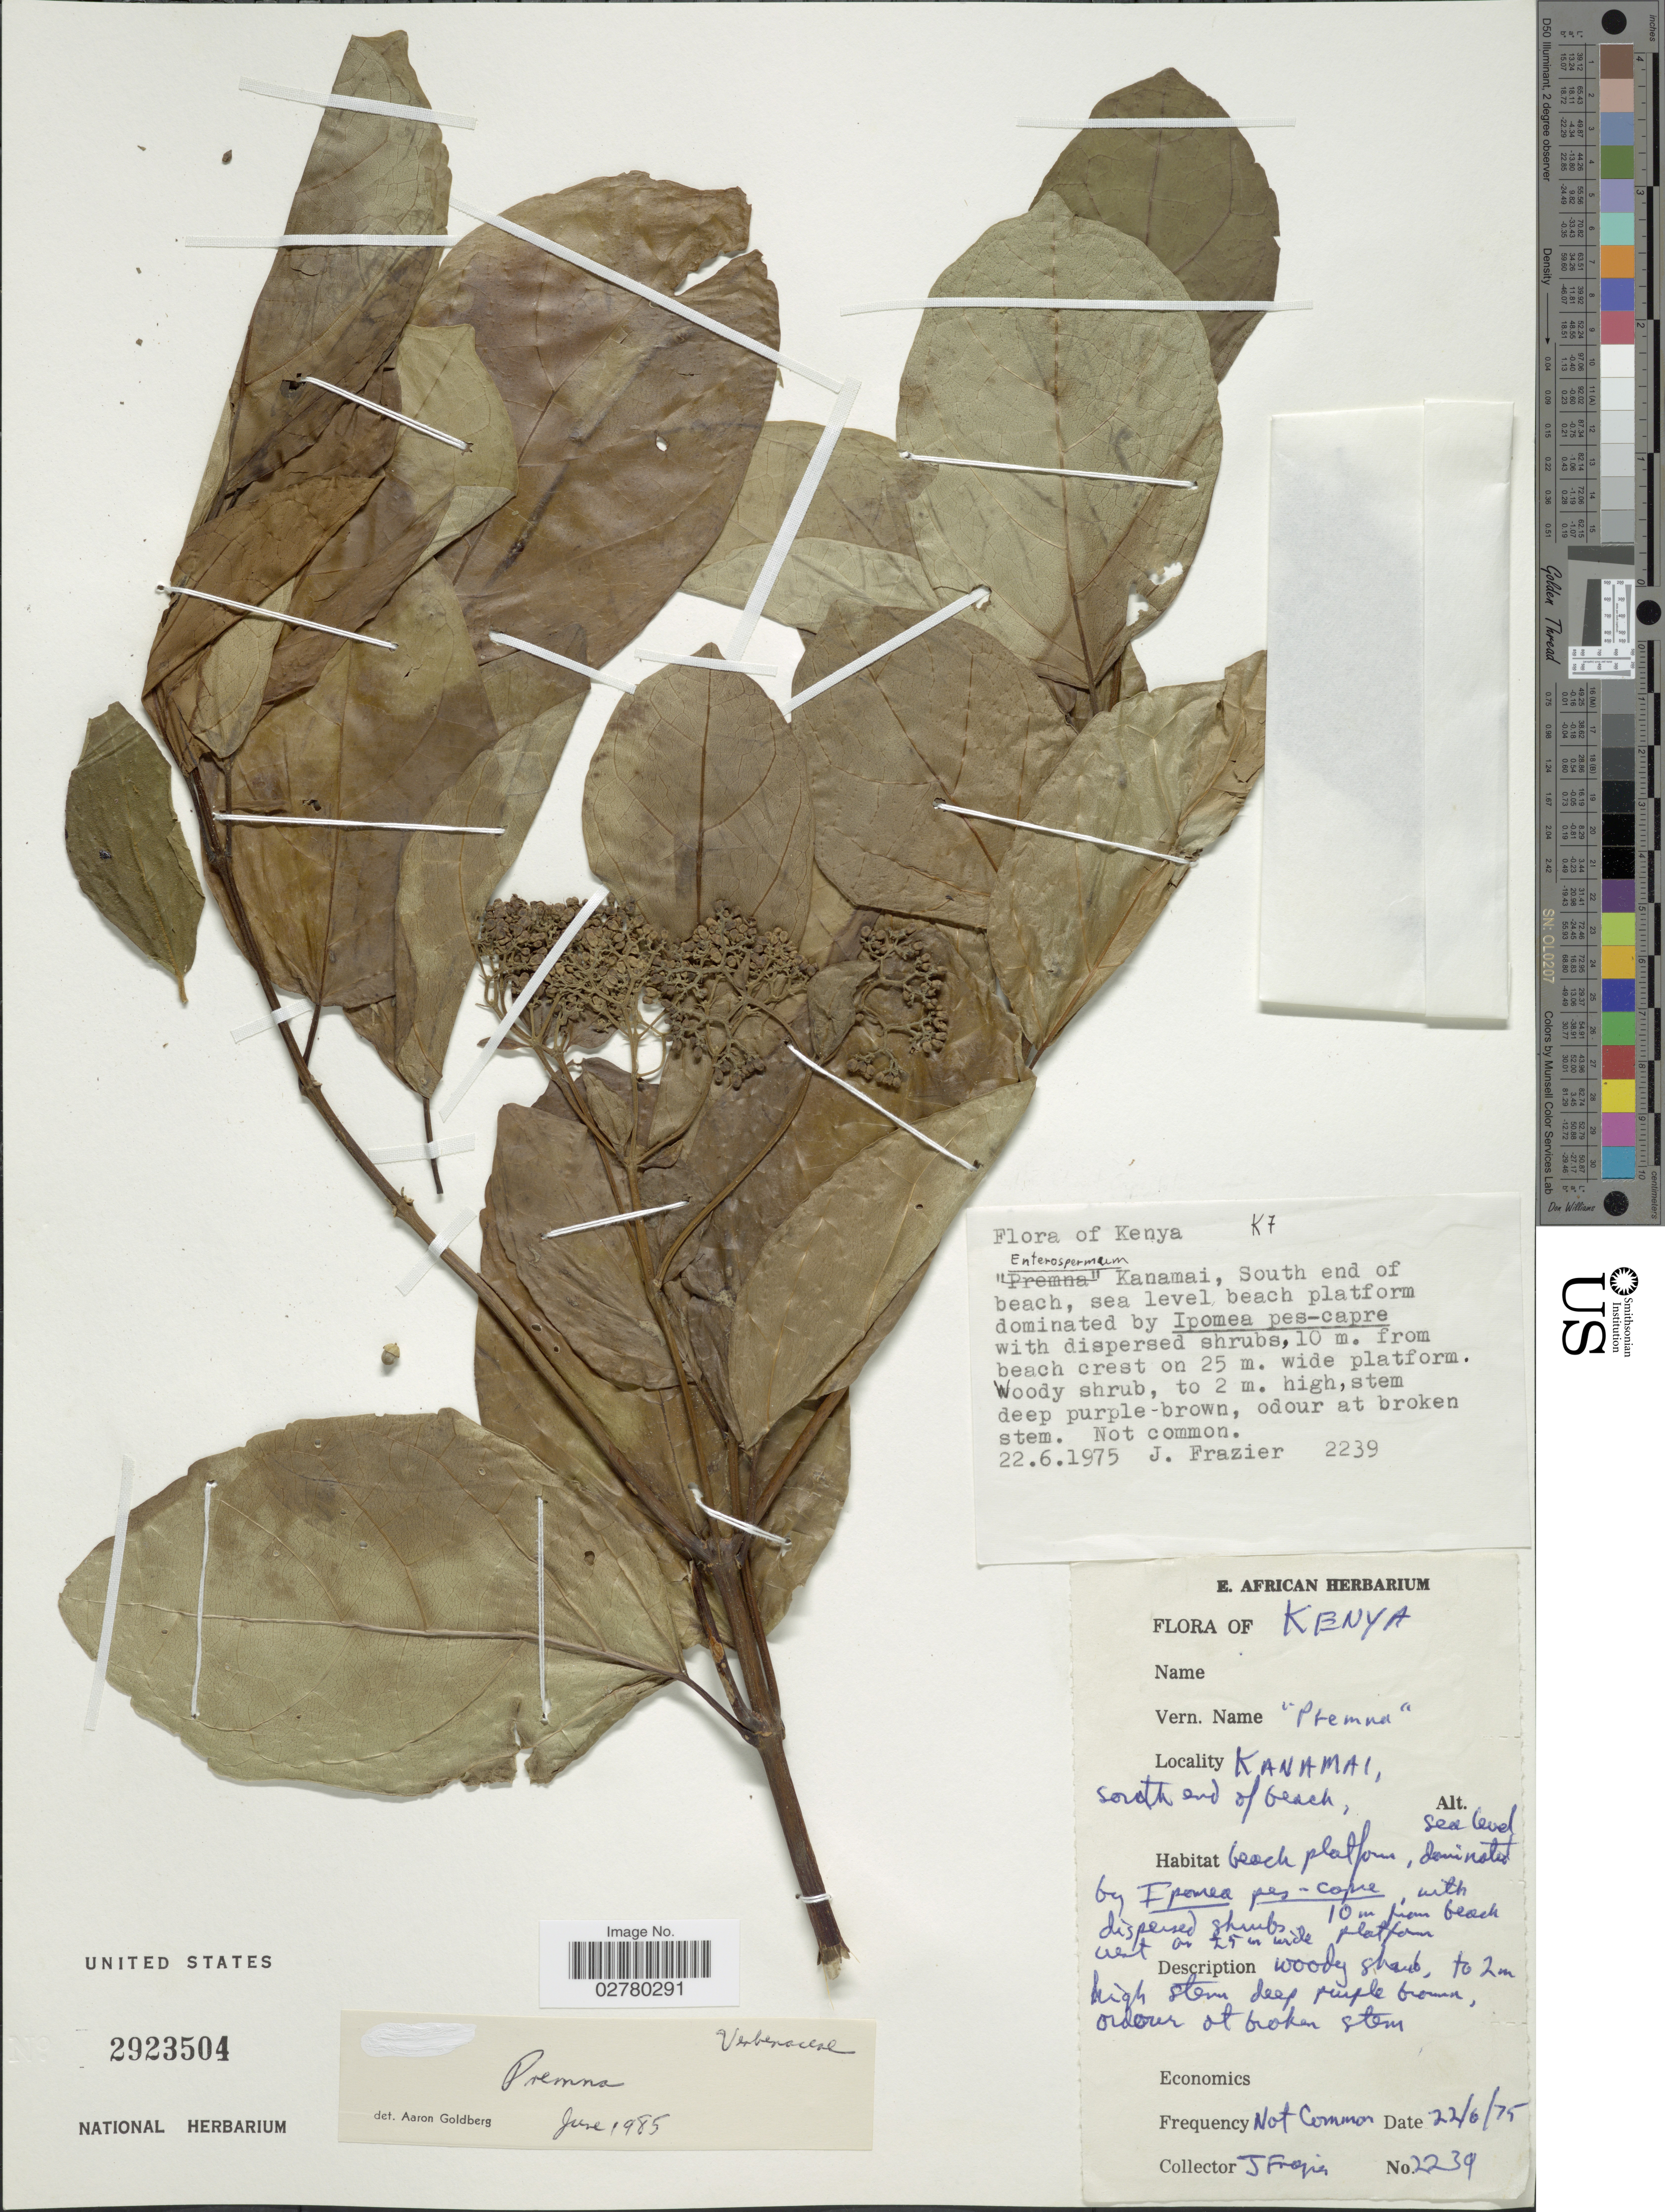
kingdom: Plantae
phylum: Tracheophyta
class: Magnoliopsida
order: Lamiales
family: Lamiaceae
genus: Premna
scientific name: Premna sp.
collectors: J. Frazier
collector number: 2239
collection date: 1975-06-22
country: Kenya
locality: K7, Kanamai, South end of beach.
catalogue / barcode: US 2923504